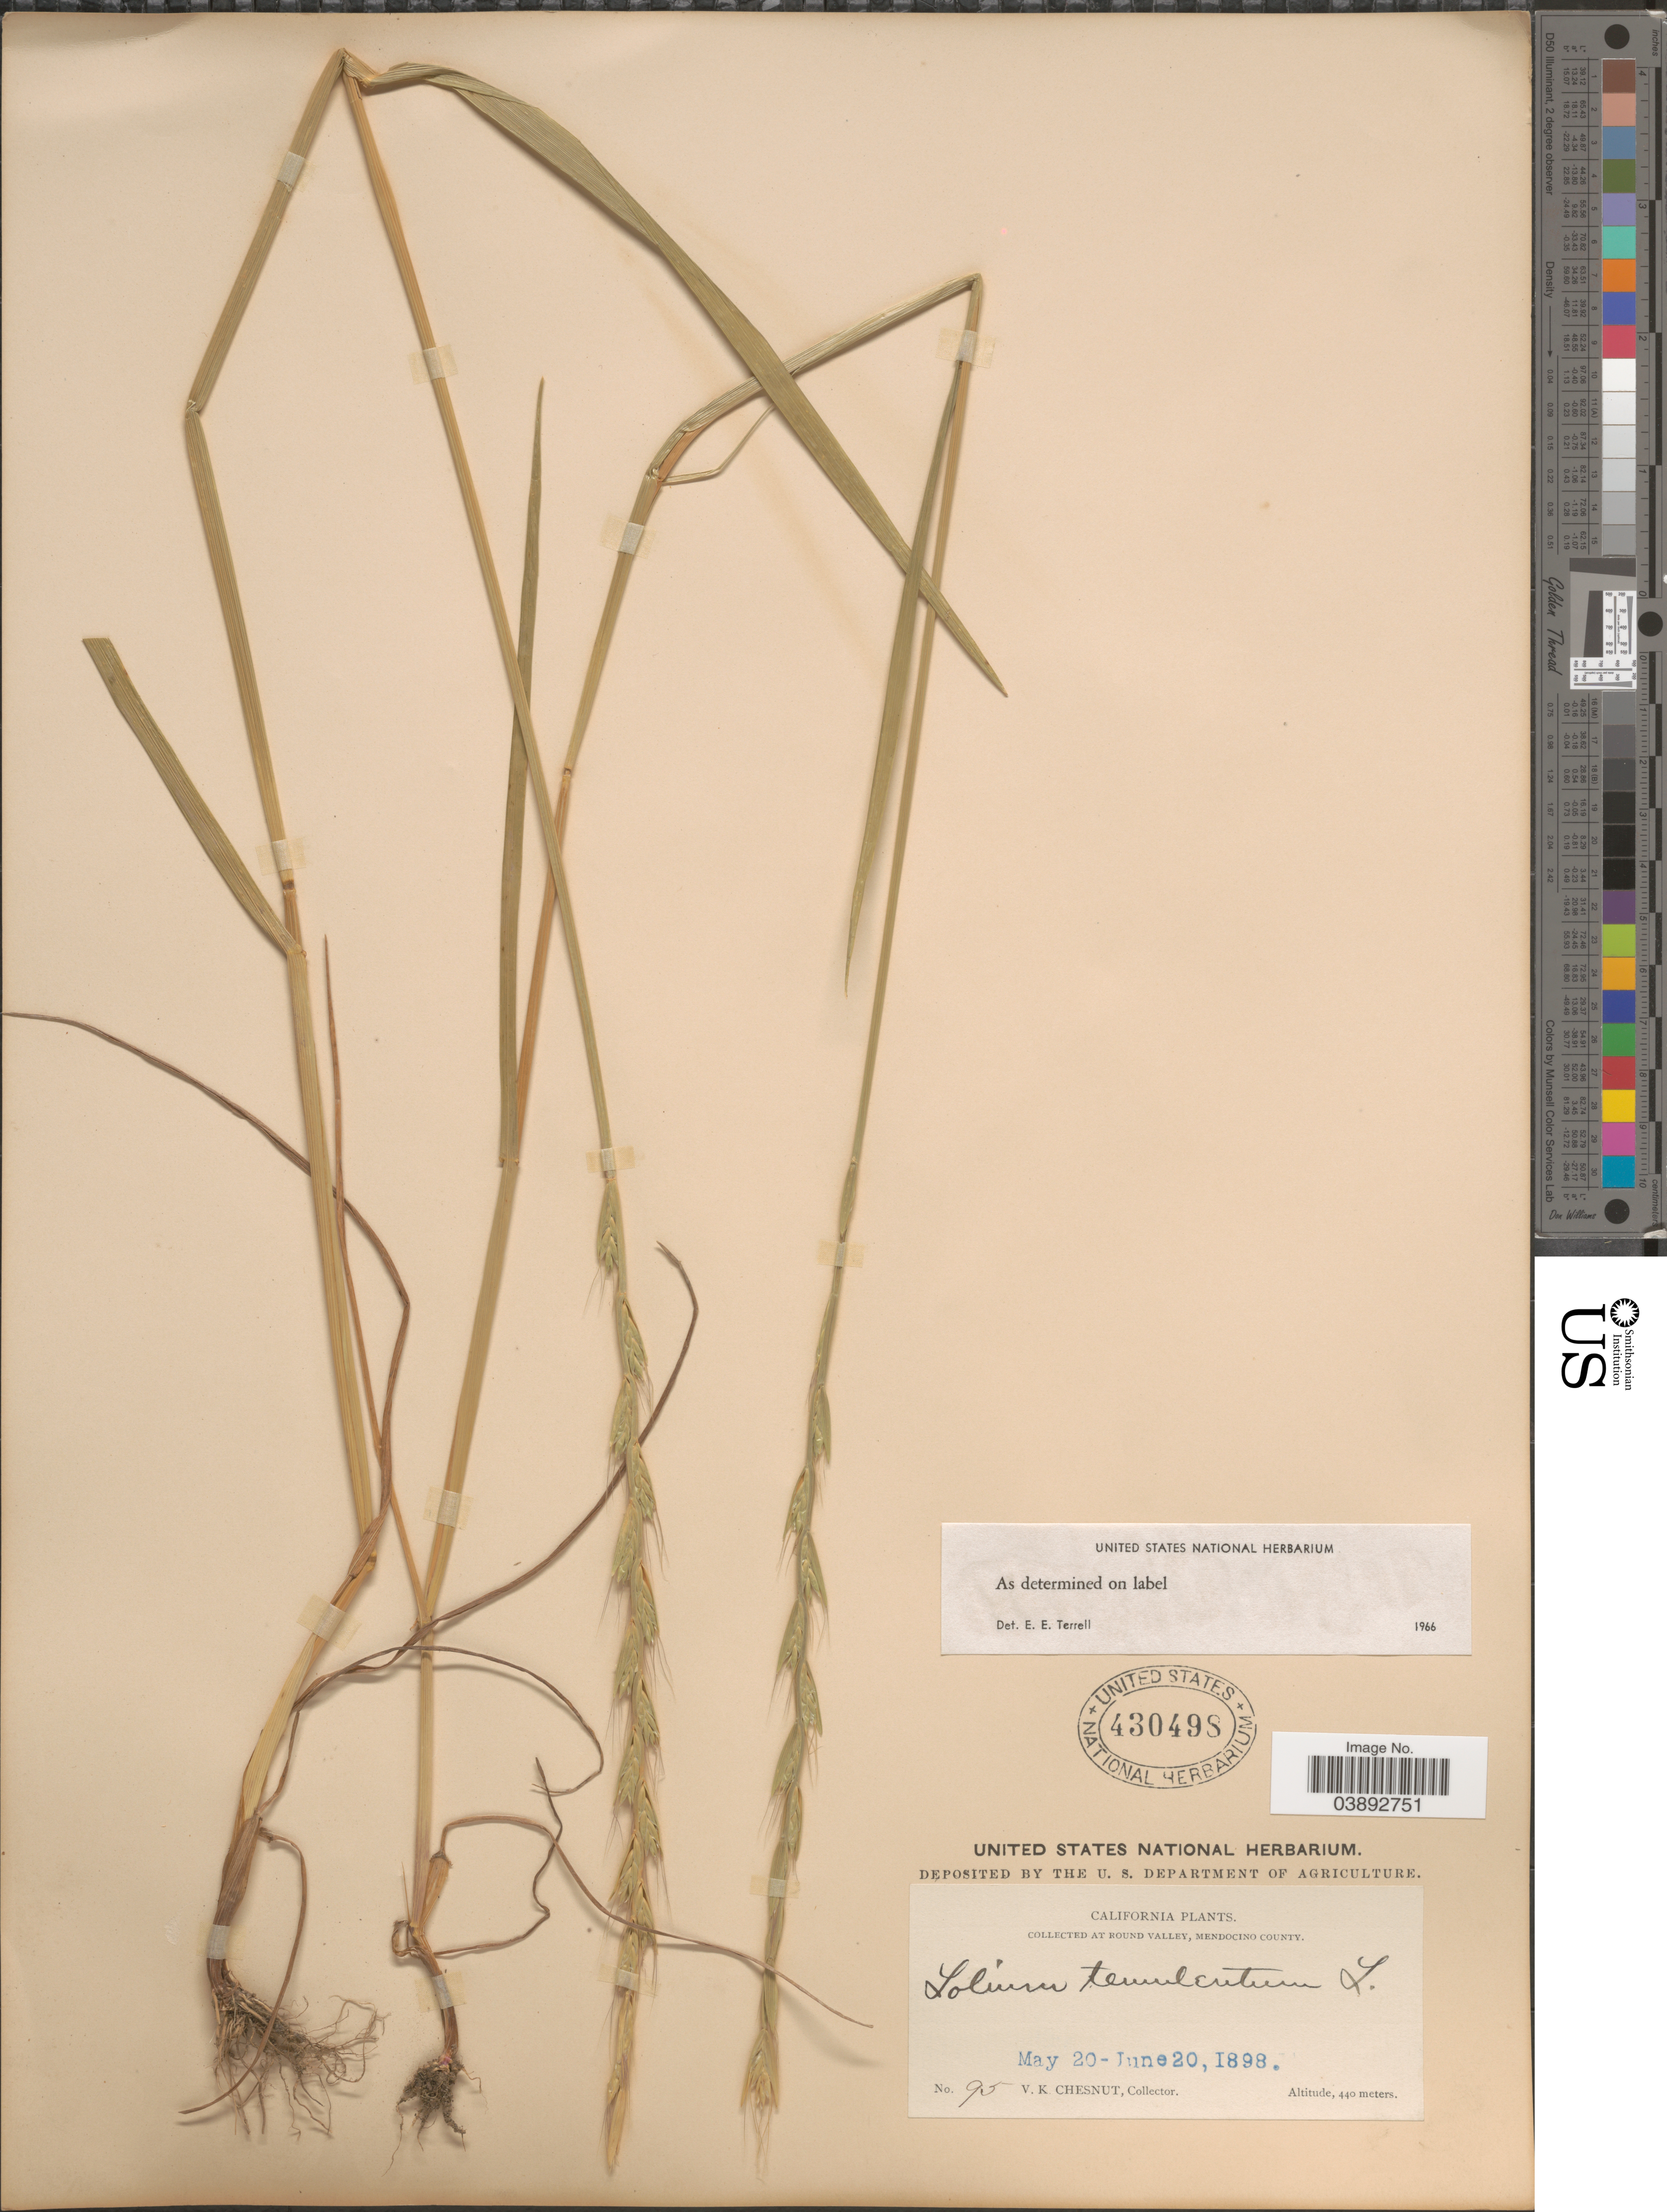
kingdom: Plantae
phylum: Tracheophyta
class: Liliopsida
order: Poales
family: Poaceae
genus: Lolium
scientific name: Lolium temulentum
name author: L.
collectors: V. Chesnut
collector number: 95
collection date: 1898-05-20/1898-06-20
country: United States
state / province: California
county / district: Mendocino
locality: At Round Valley, Mendocino County.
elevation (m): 440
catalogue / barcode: US 430498